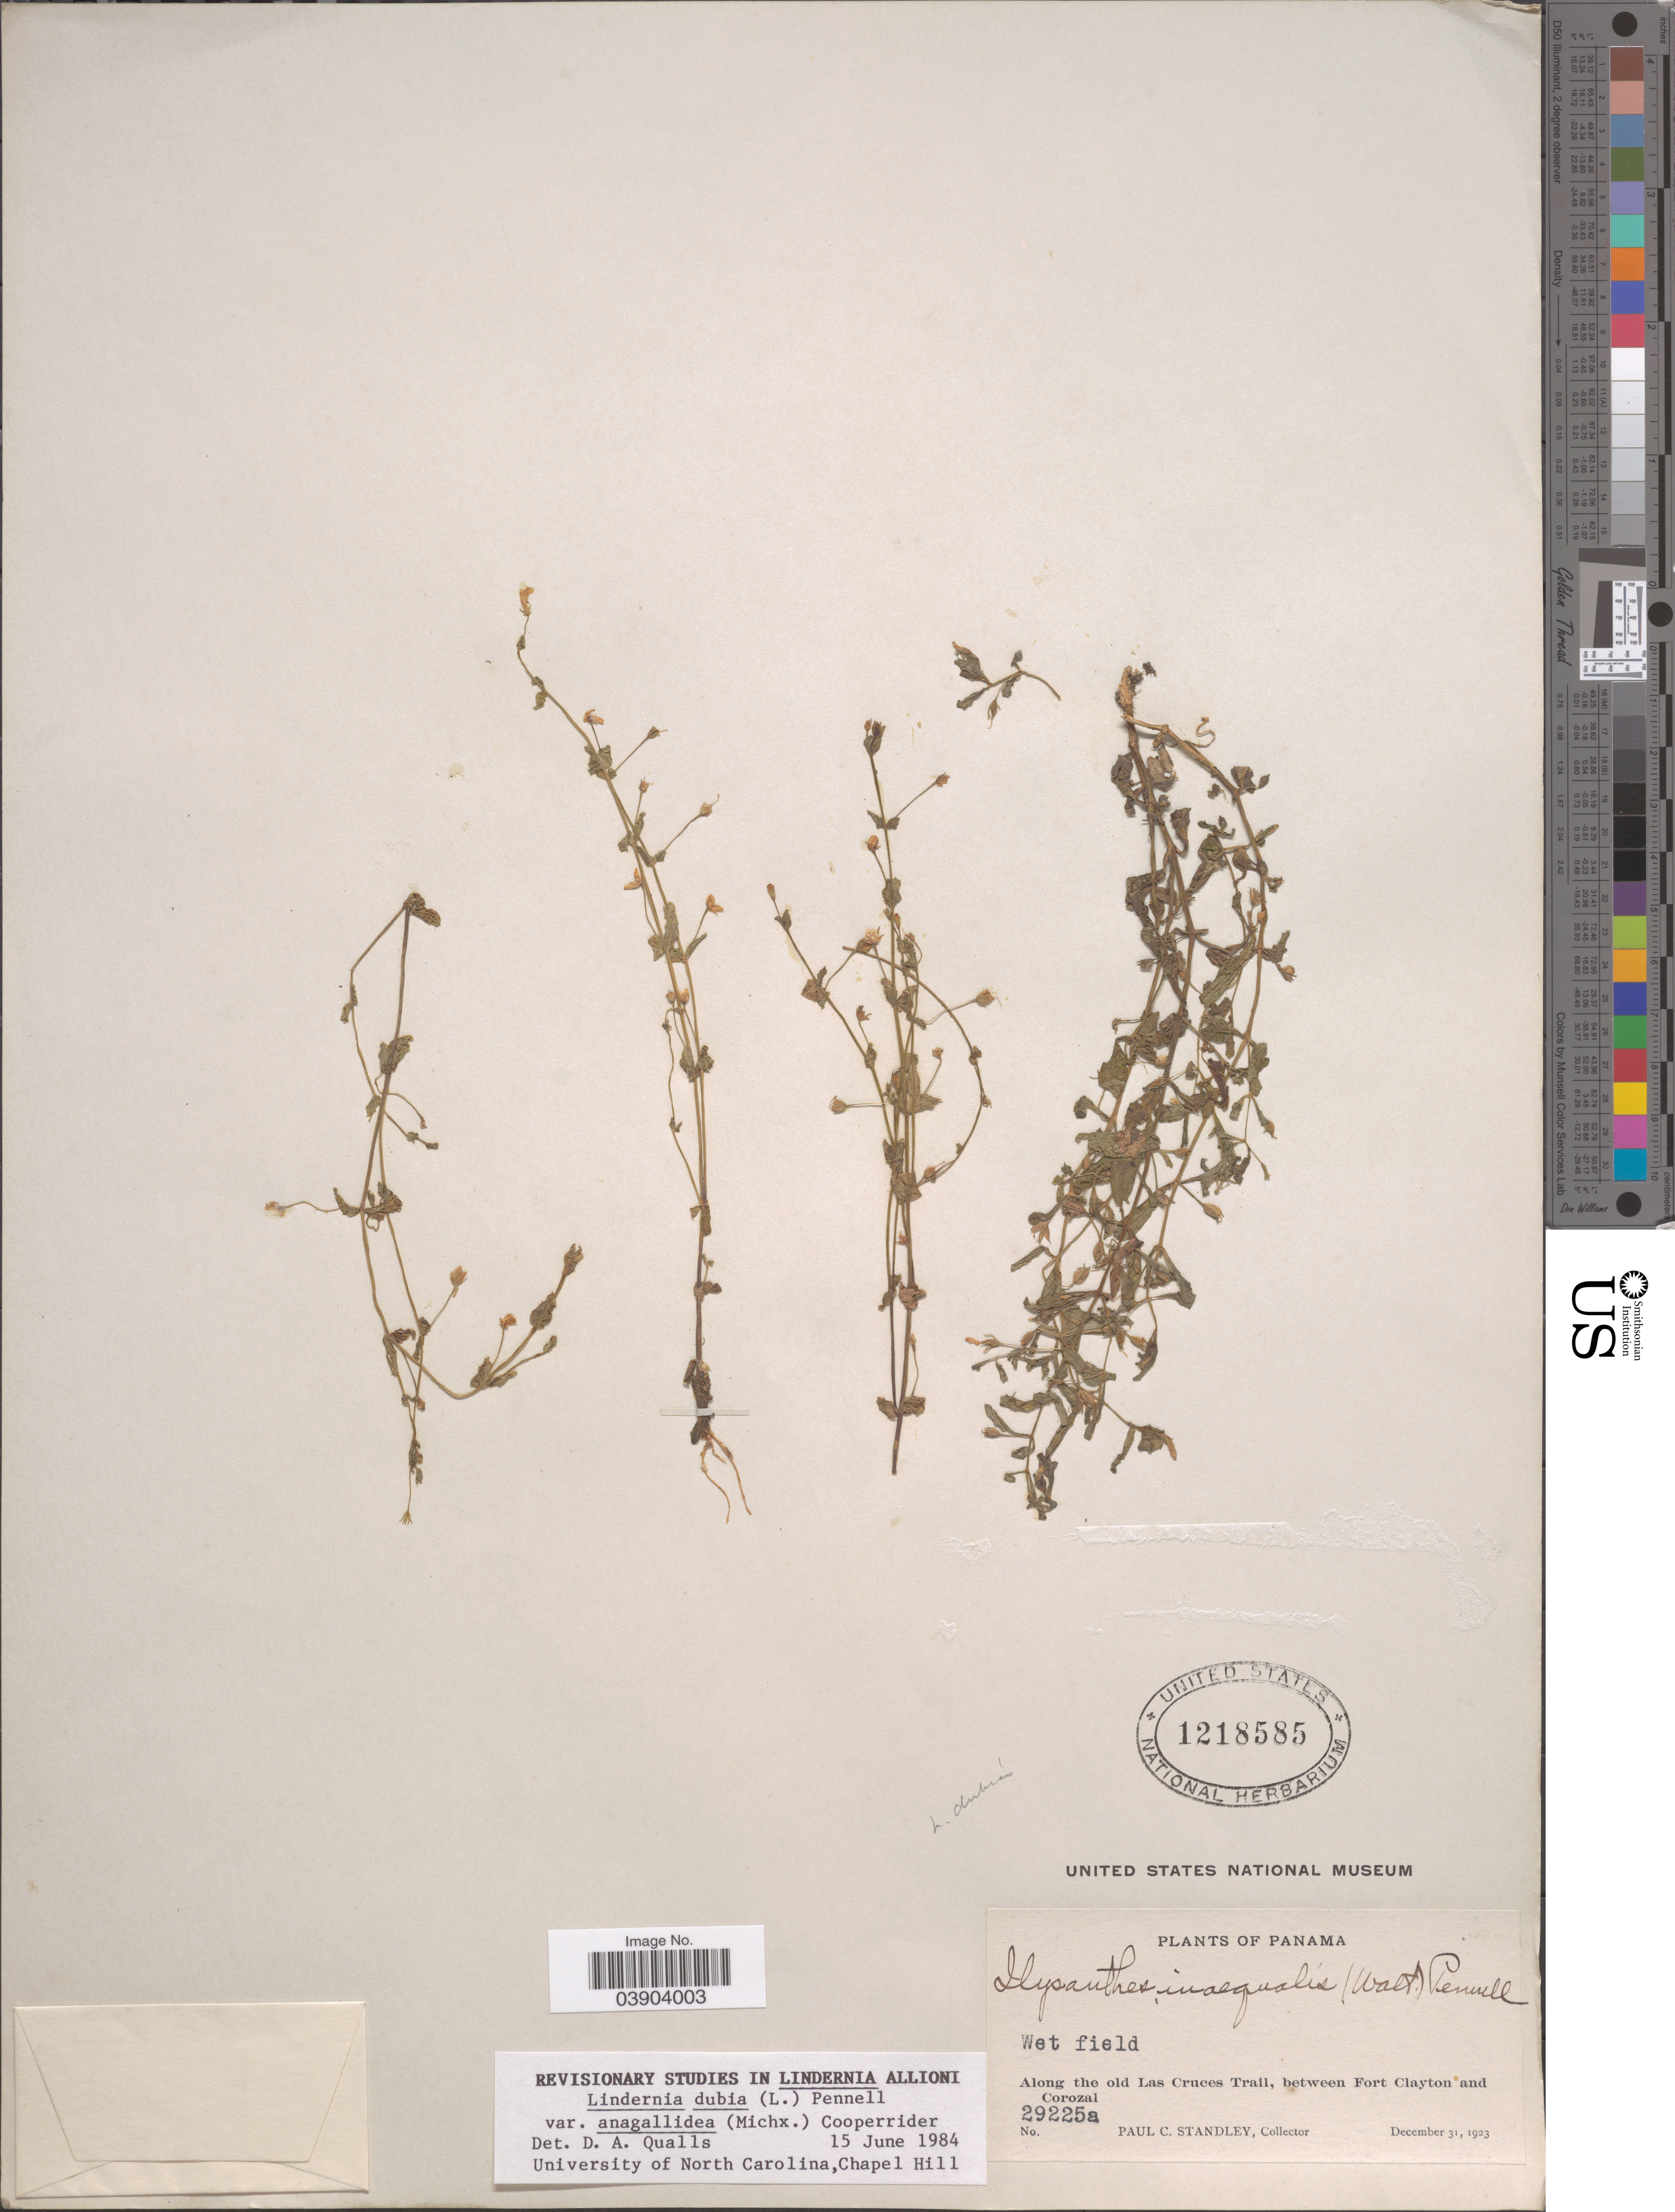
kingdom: Plantae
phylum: Tracheophyta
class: Magnoliopsida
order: Lamiales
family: Linderniaceae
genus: Lindernia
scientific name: Lindernia dubia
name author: (L.) Pennell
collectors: P. C. Standley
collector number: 29225a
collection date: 1923-12-31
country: Panama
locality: Along the old Las Cruces Trail, between Fort Clayton and Corozal.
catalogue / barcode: US 1218585